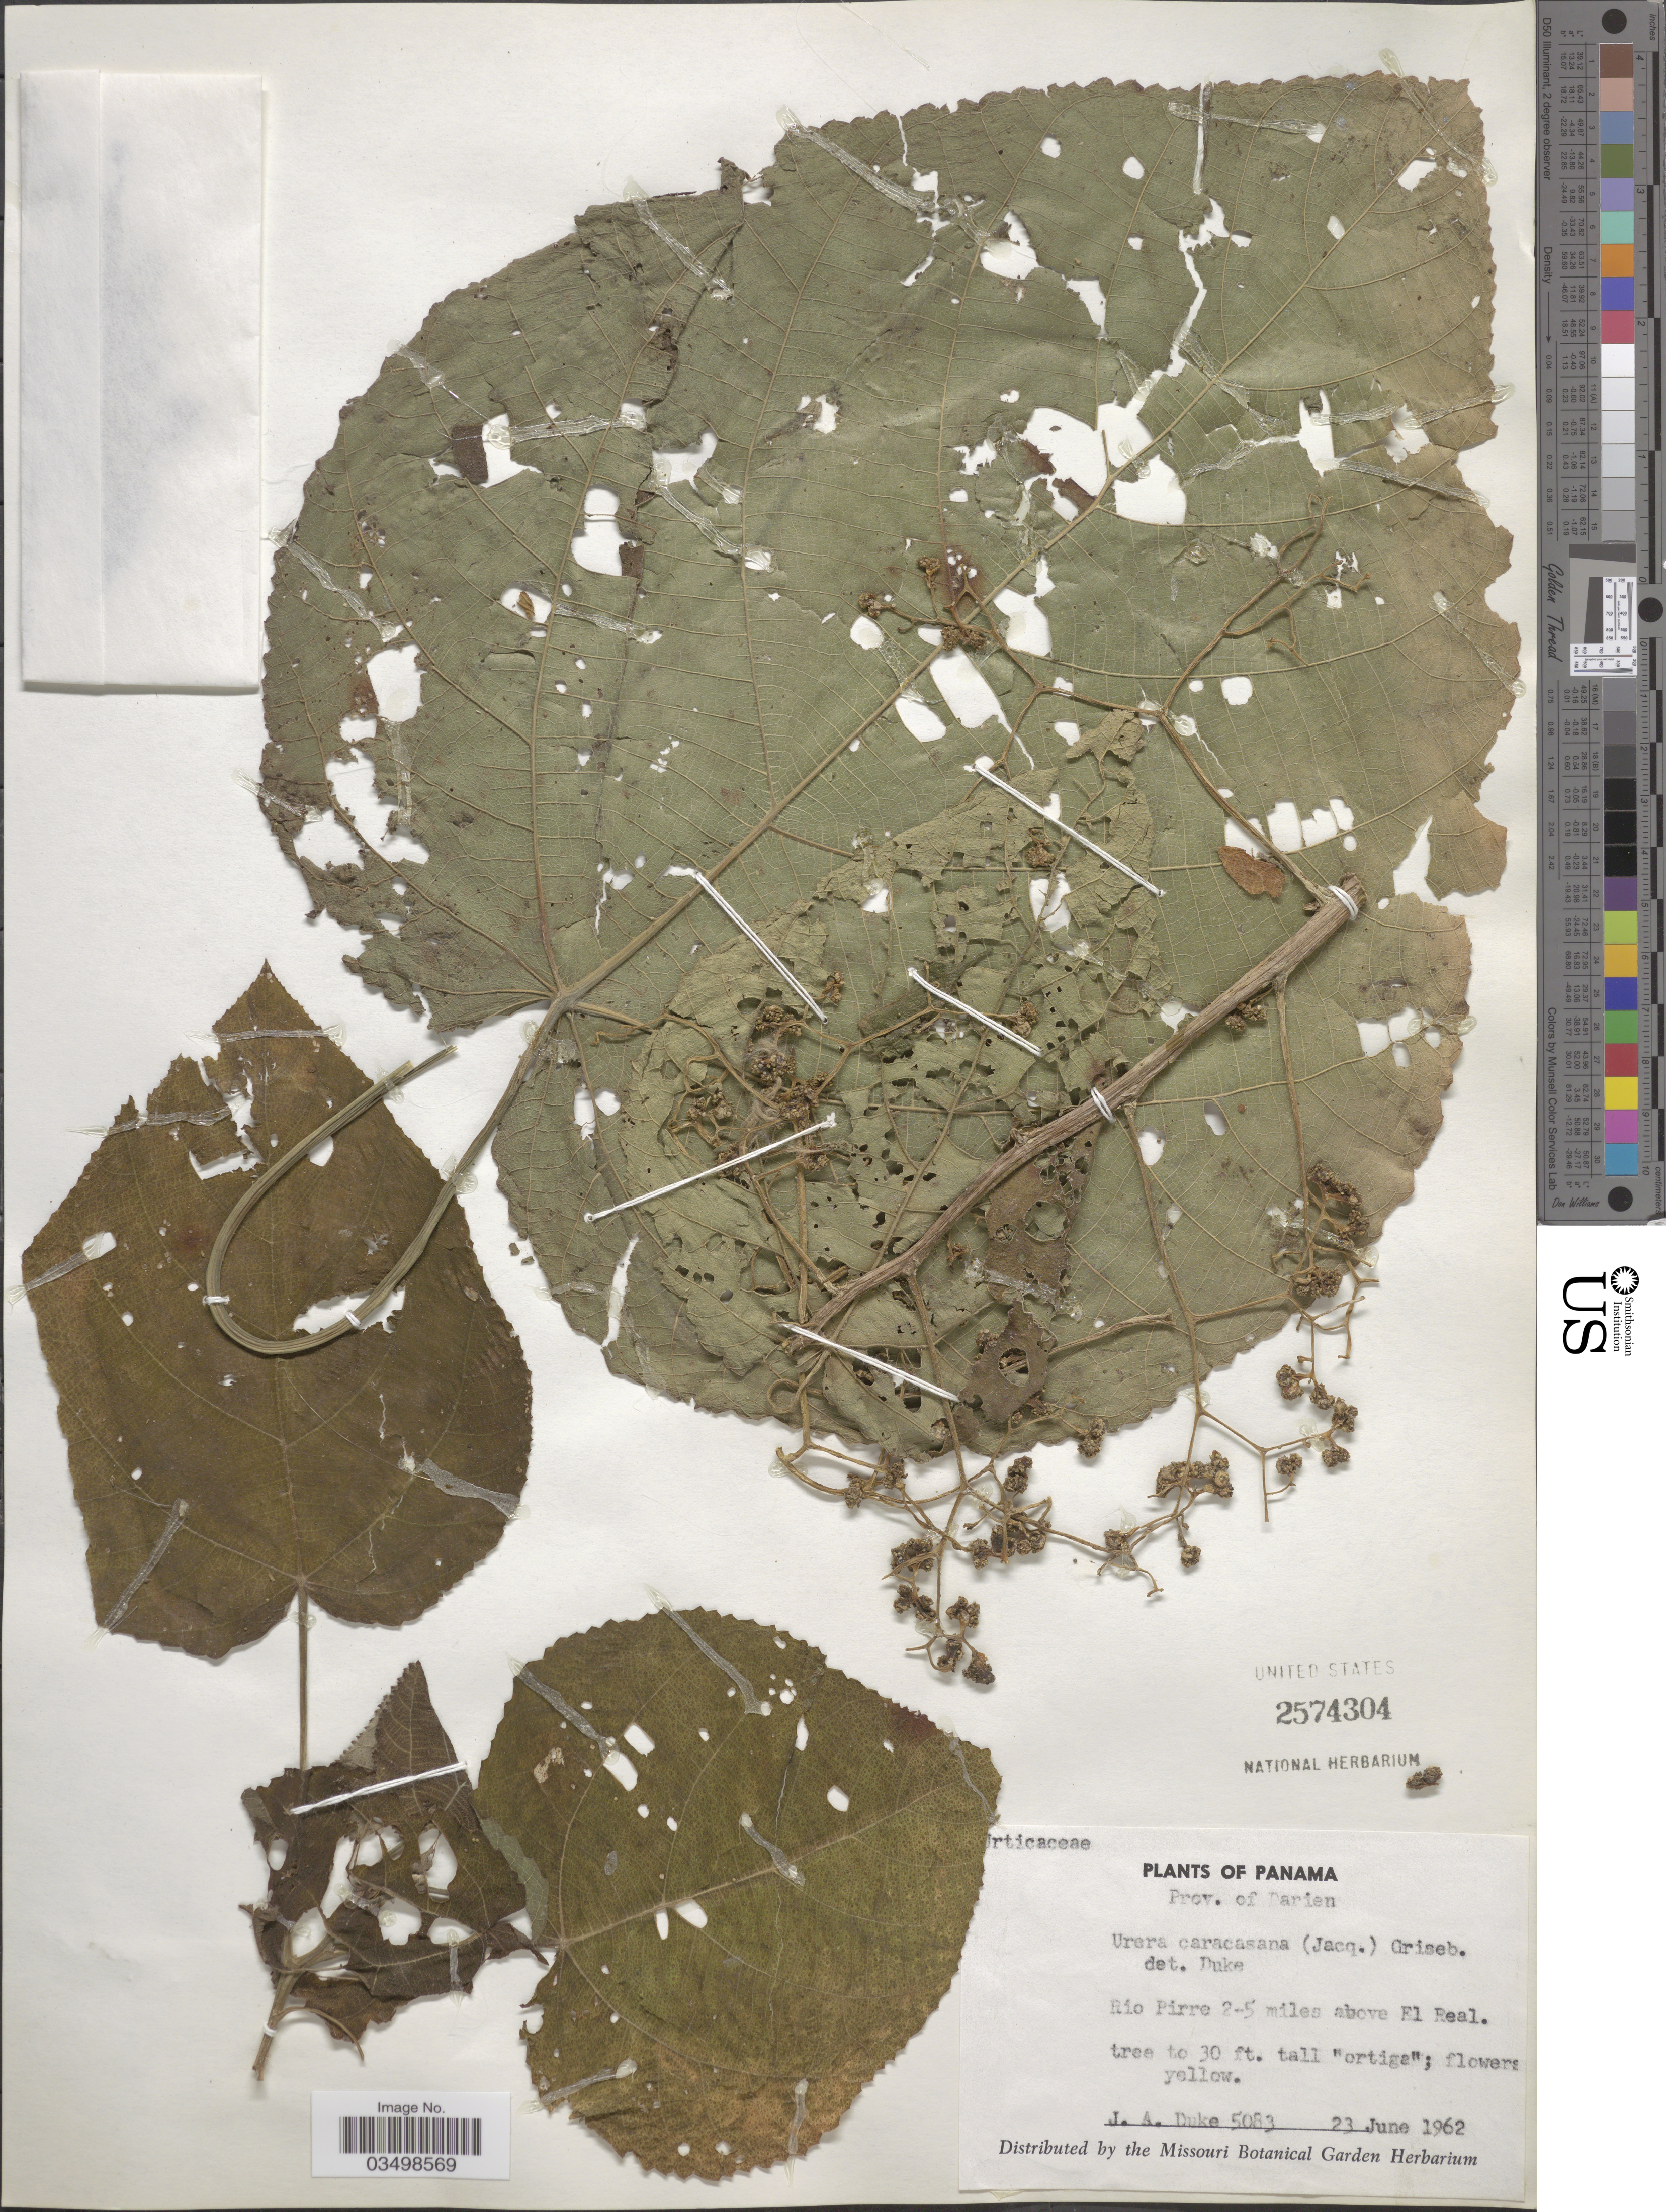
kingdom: Plantae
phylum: Tracheophyta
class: Magnoliopsida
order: Rosales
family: Urticaceae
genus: Urera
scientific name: Urera caracasana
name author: (Jacq.) Gaudich. ex Griseb.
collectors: J. A. Duke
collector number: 5083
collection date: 1962-06-23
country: Panama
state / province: Darien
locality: Rio Pirre 2-5 miles above El Real.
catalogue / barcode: US 2574304